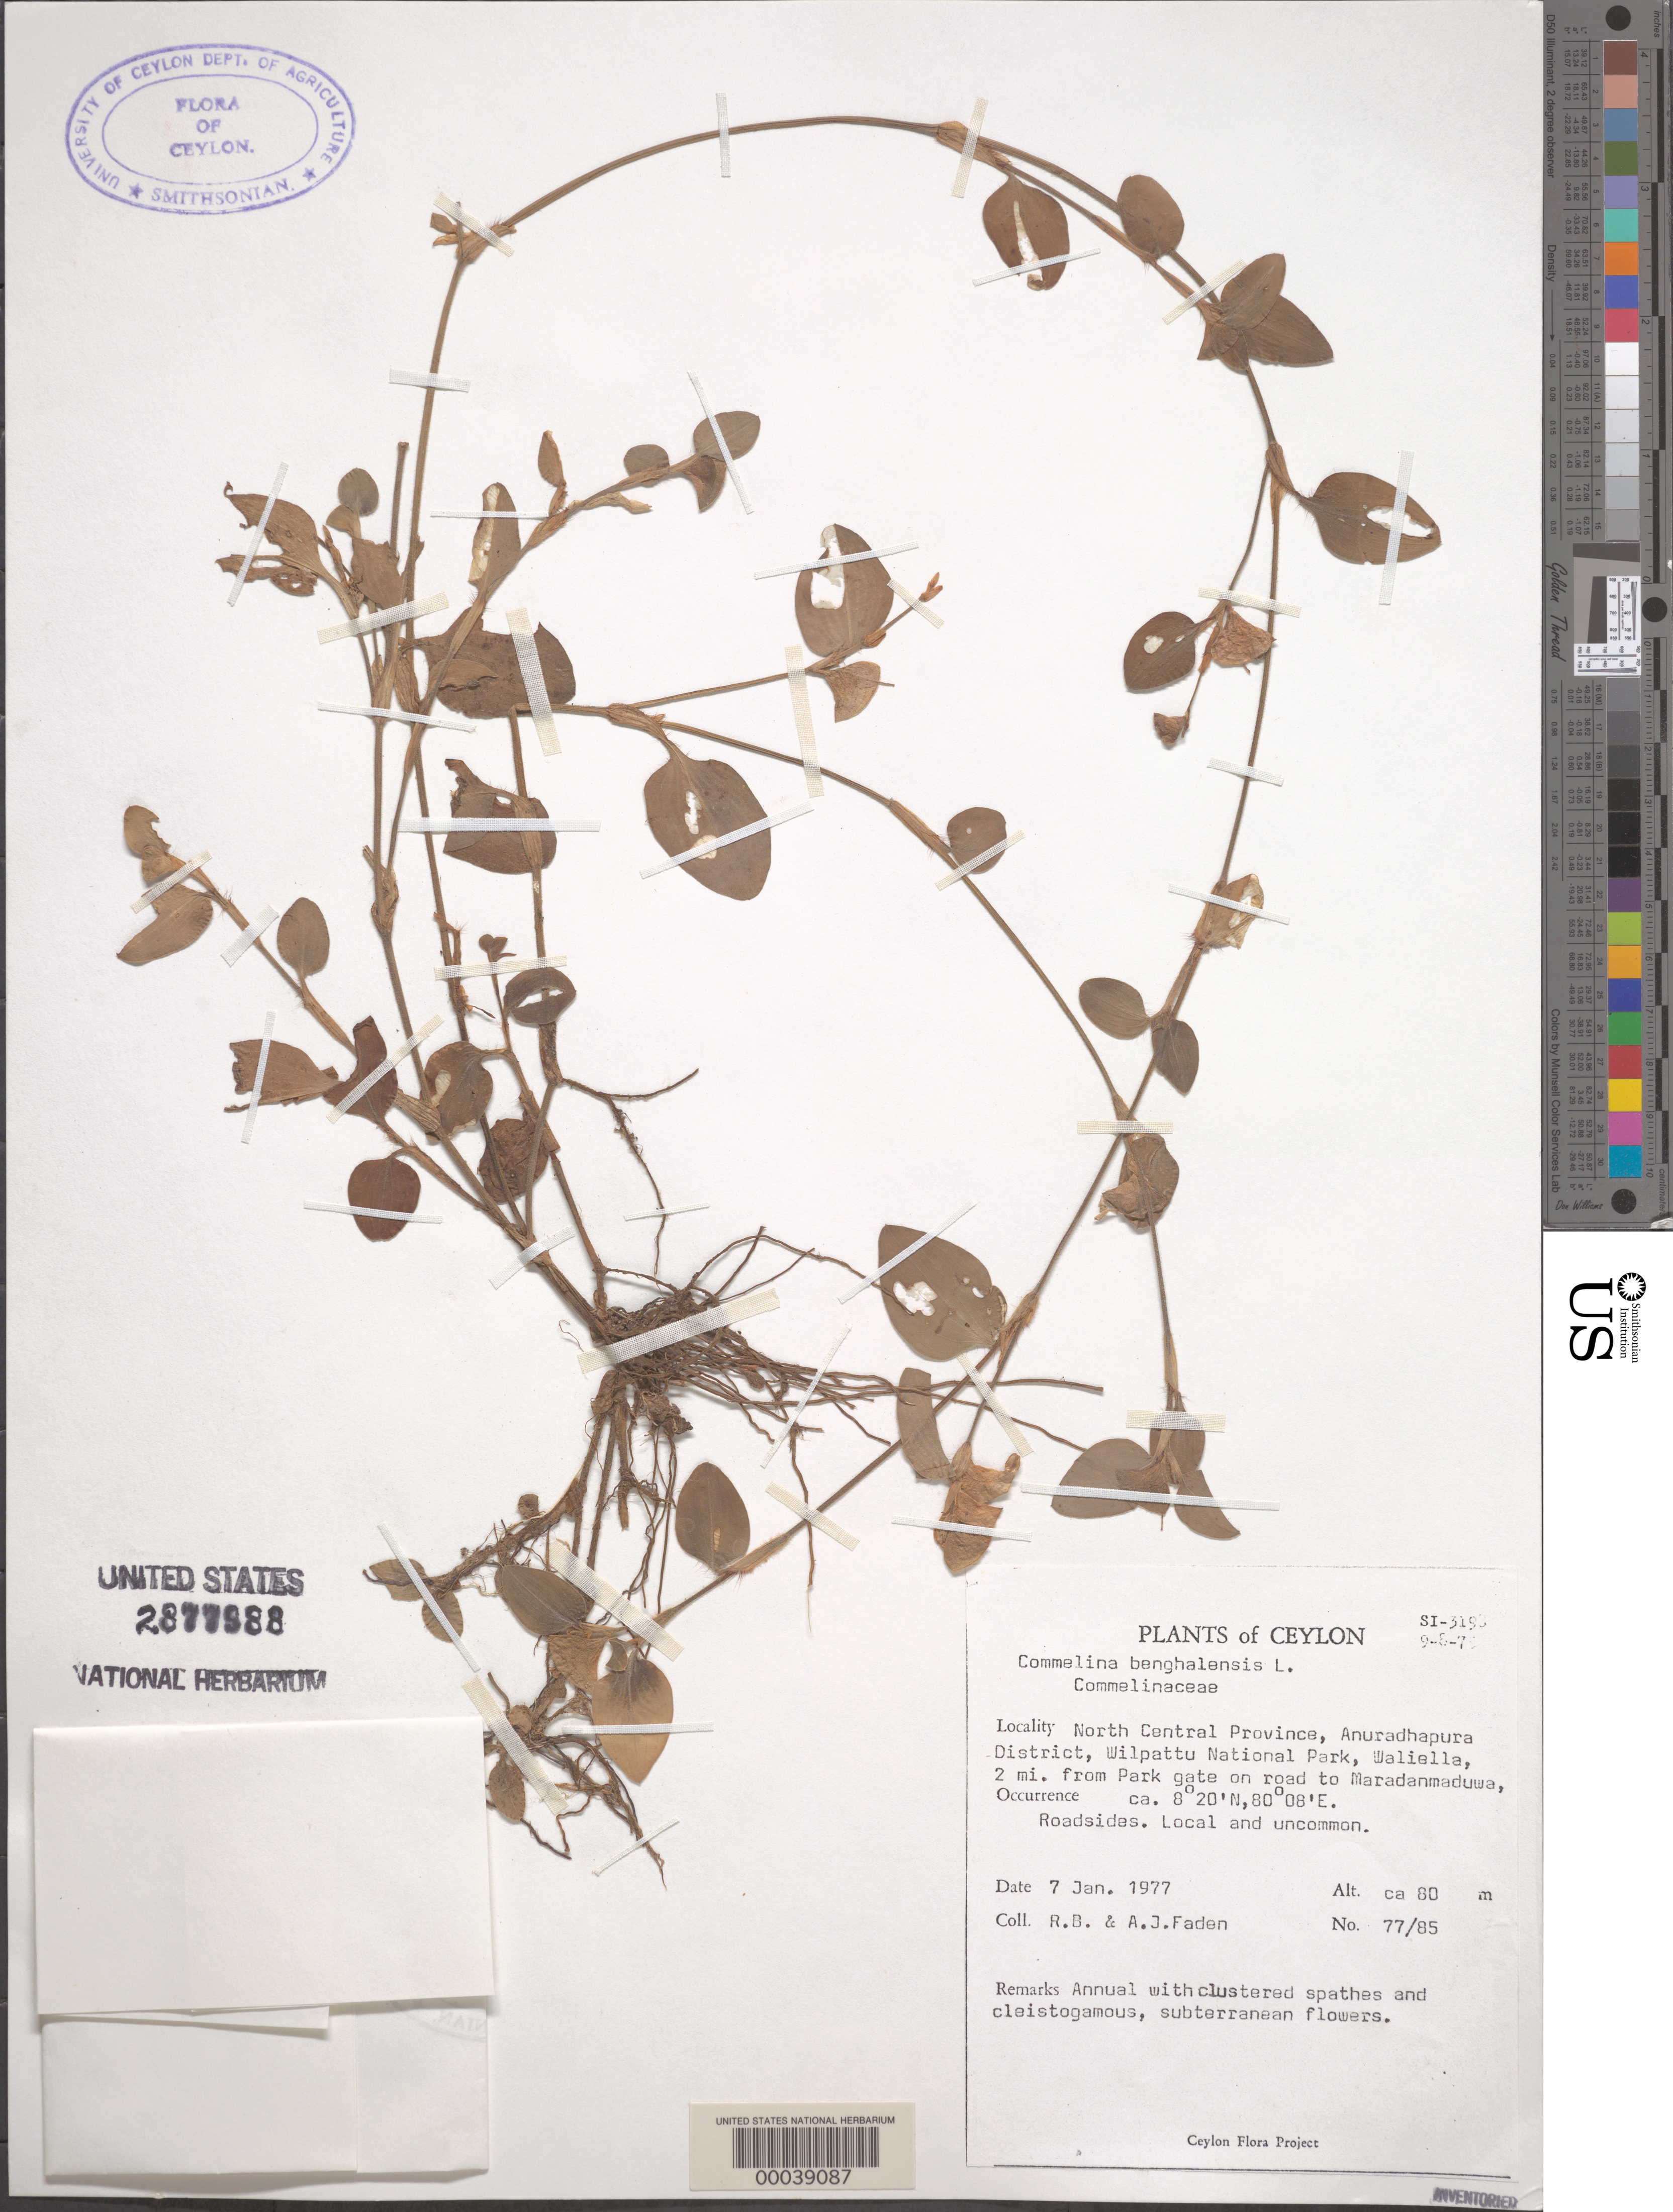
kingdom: Plantae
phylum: Tracheophyta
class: Liliopsida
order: Commelinales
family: Commelinaceae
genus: Commelina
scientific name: Commelina benghalensis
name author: L.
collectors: R. B. Faden & A. J. Faden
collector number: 77/85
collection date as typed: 07 Jan 1977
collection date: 1977-01-07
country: Sri Lanka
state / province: North Central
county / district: Anuradhapura Dist.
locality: Wilpattu national park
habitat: Roadsides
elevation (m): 80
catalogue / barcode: US 2877988